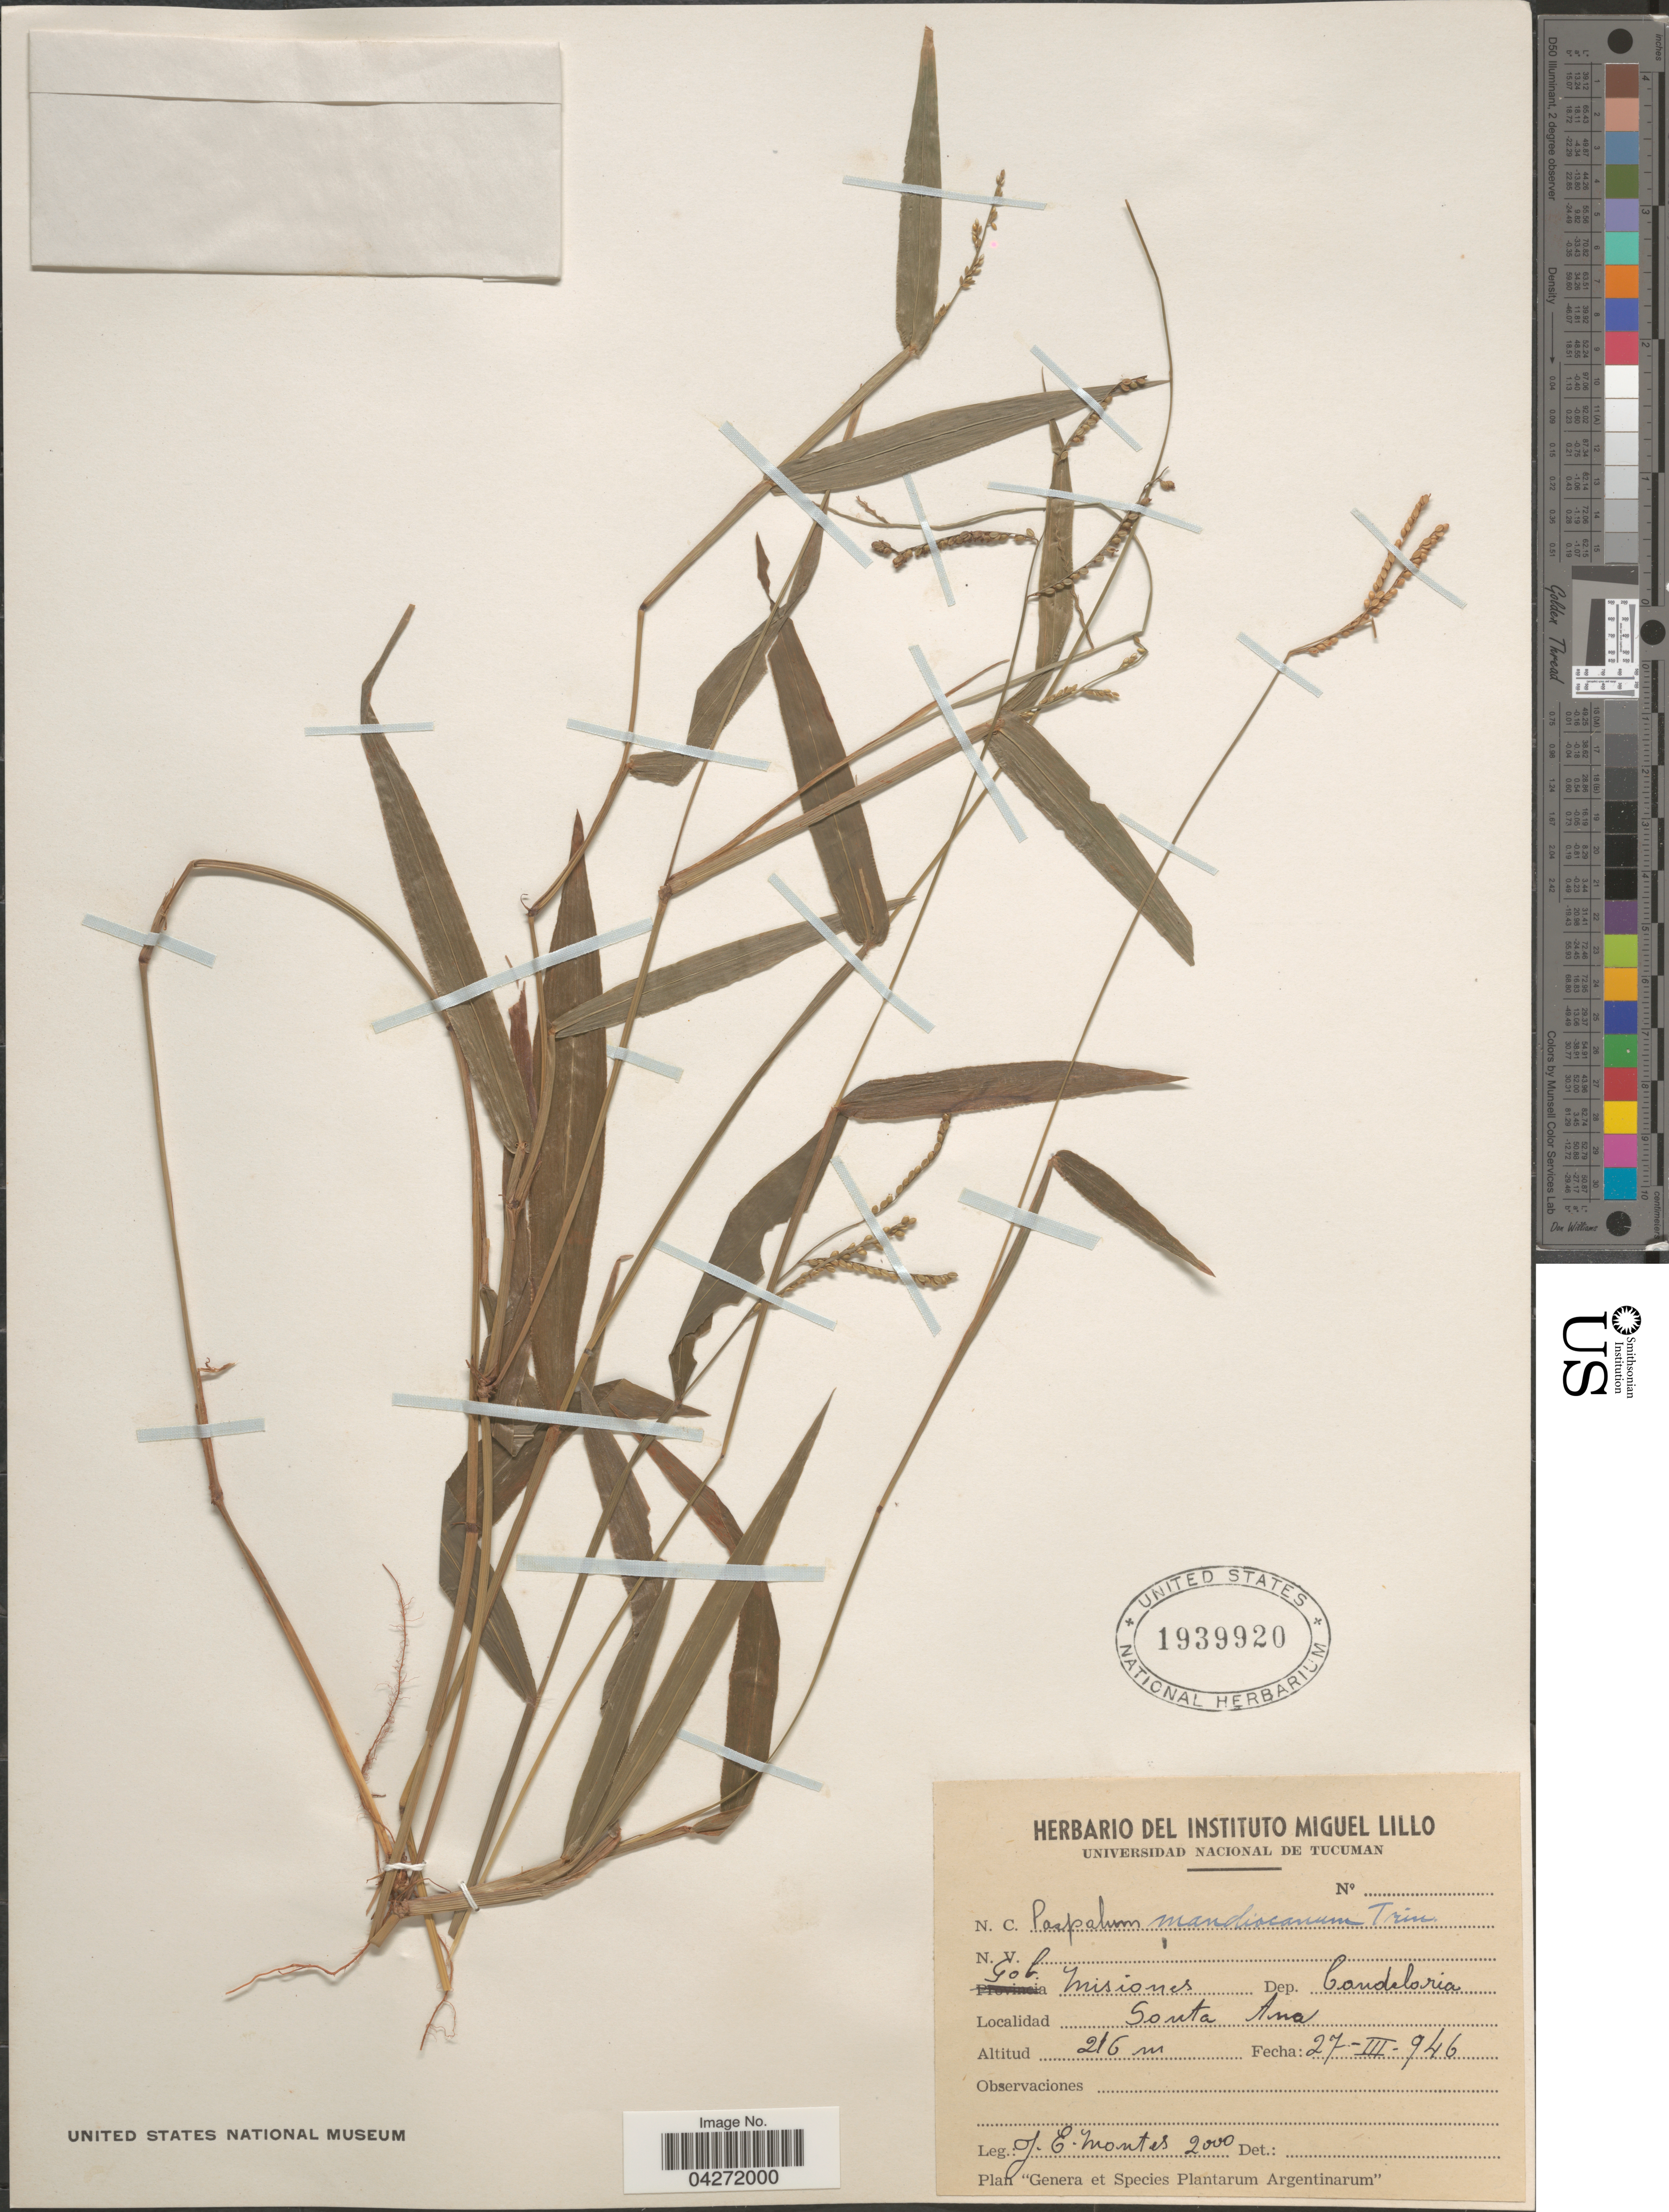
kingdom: Plantae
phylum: Tracheophyta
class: Liliopsida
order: Poales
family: Poaceae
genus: Paspalum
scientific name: Paspalum mandiocanum var. mandiocanum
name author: Trin.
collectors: J. E. Montes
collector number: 2000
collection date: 1946-03-27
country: Argentina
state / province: Misiones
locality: Gob. Misiones. Dep. Candelaria. Santa Ana.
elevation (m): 216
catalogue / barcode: US 1939920